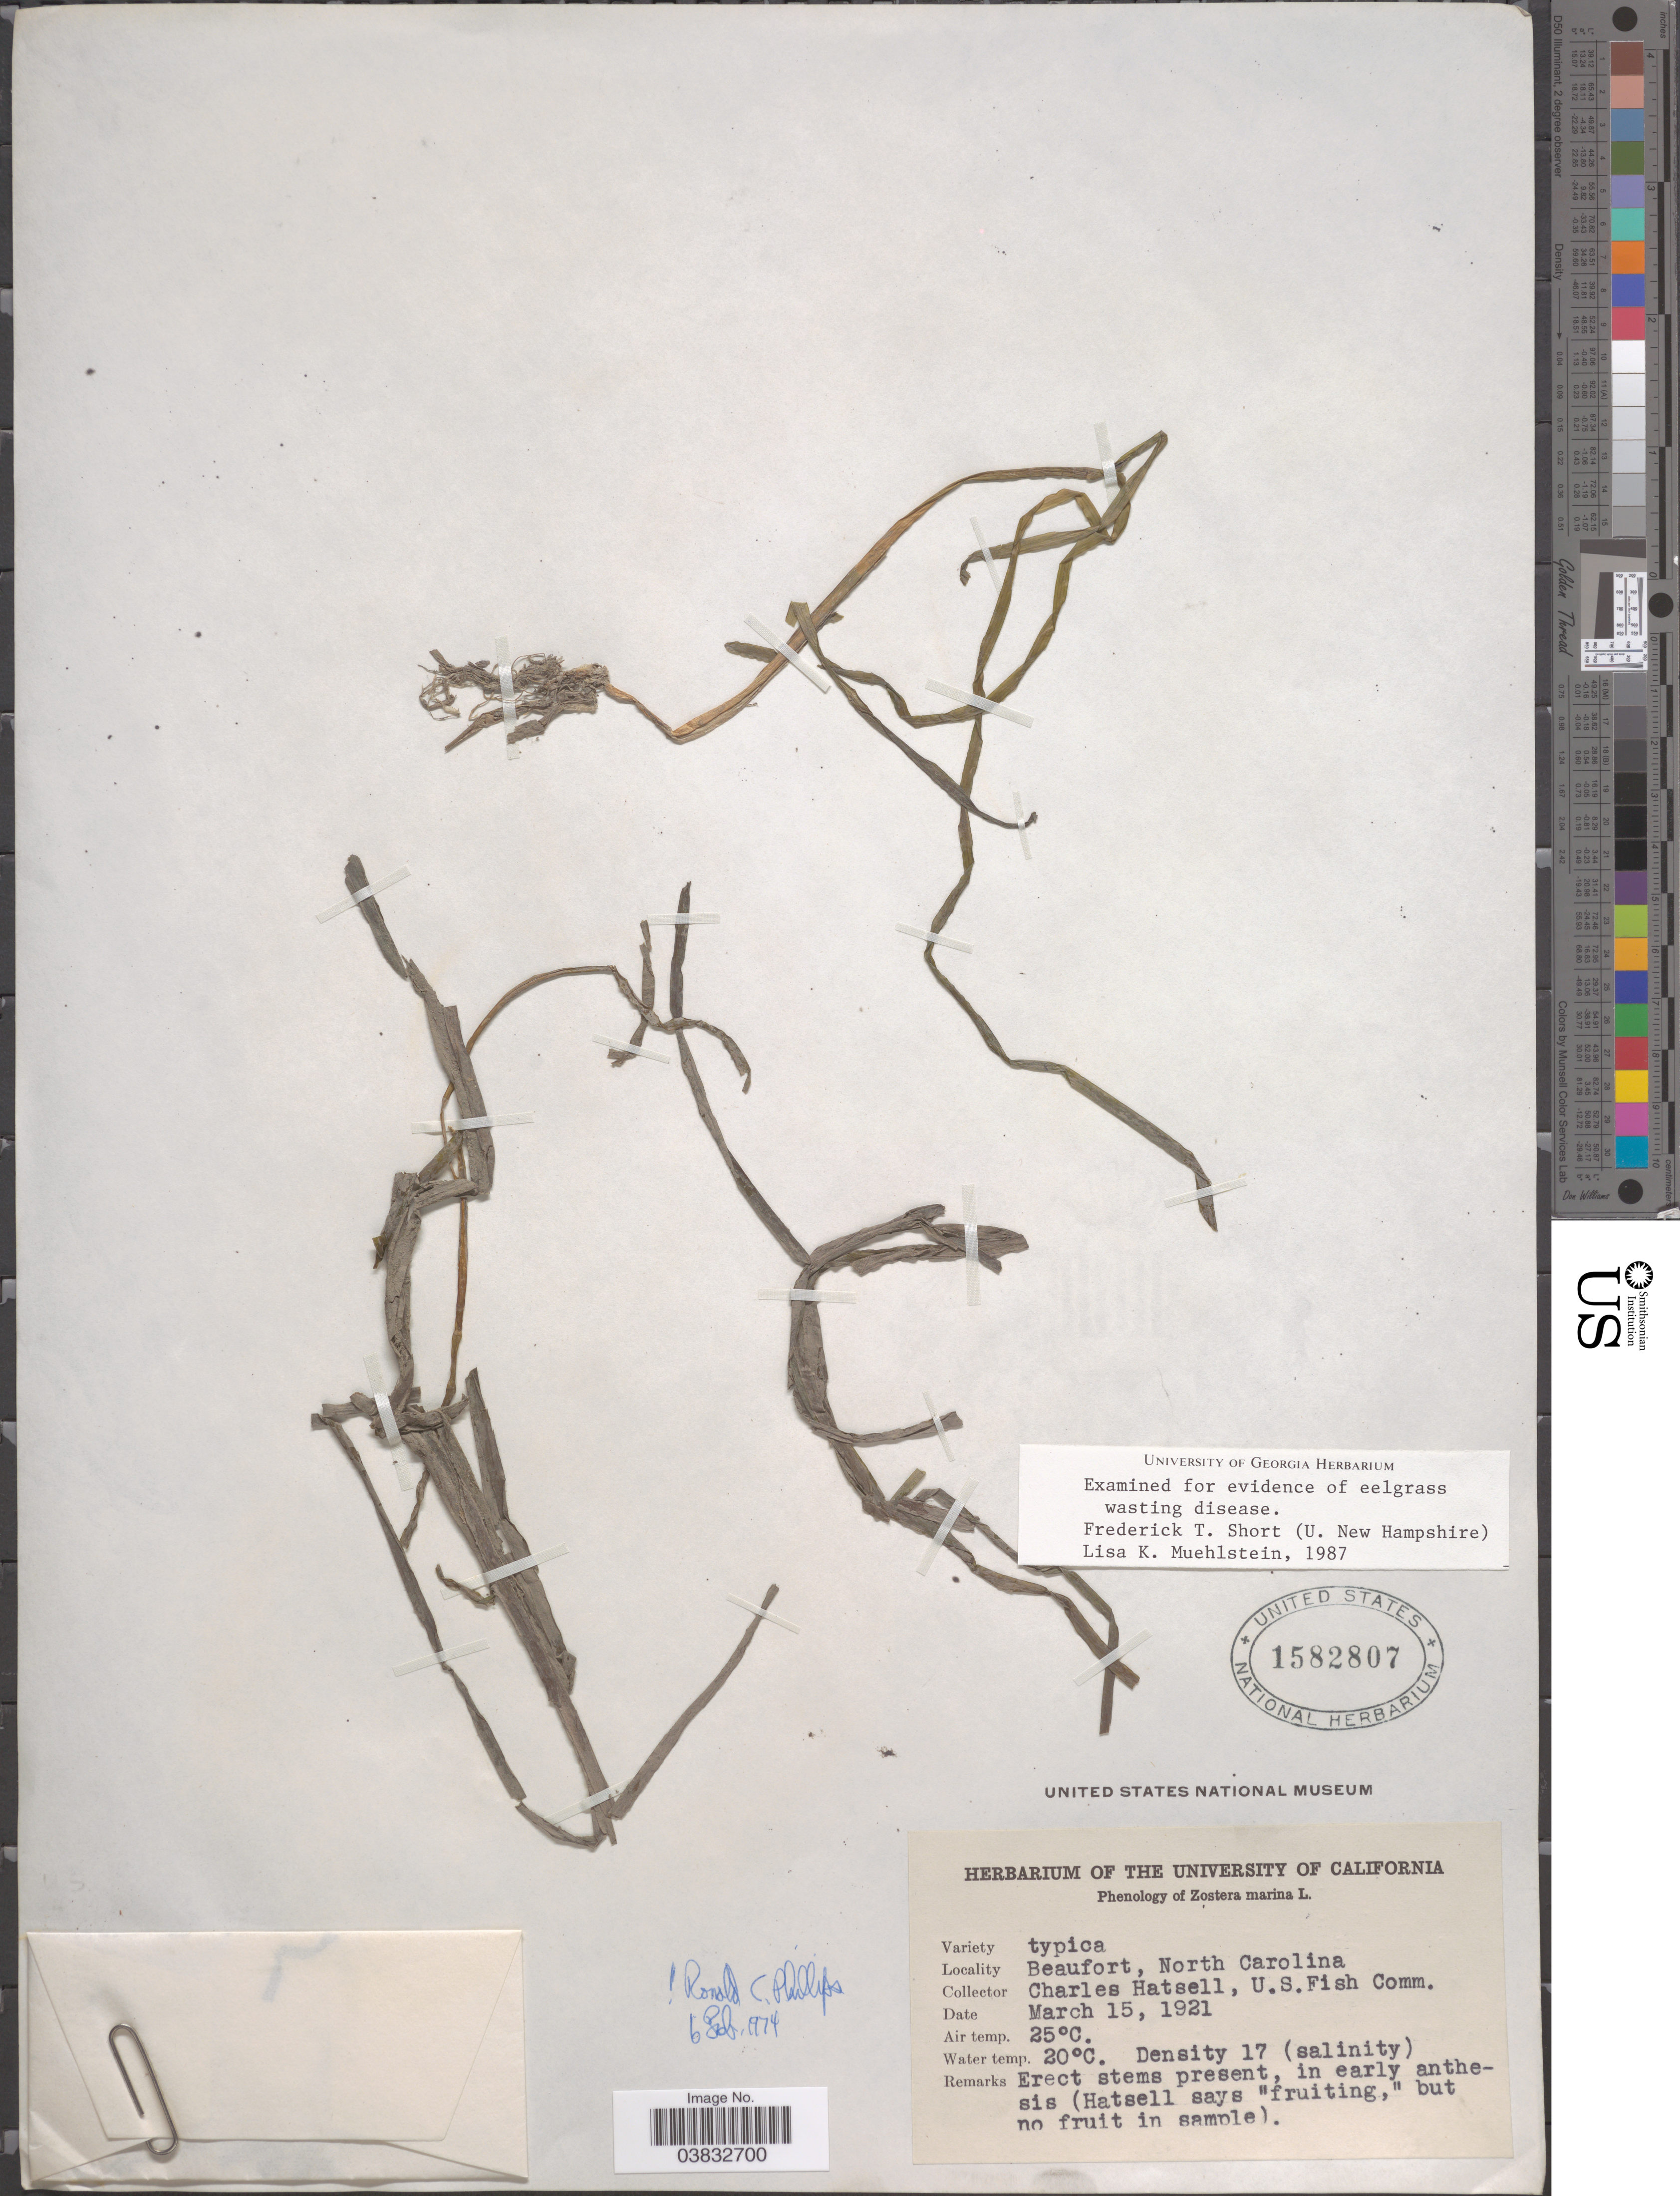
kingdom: Plantae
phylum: Tracheophyta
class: Liliopsida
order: Alismatales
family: Zosteraceae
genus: Zostera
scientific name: Zostera marina var. marina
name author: L.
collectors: C. Hatsell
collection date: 1921-03-15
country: United States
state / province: North Carolina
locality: Beaufort.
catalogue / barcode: US 1582807